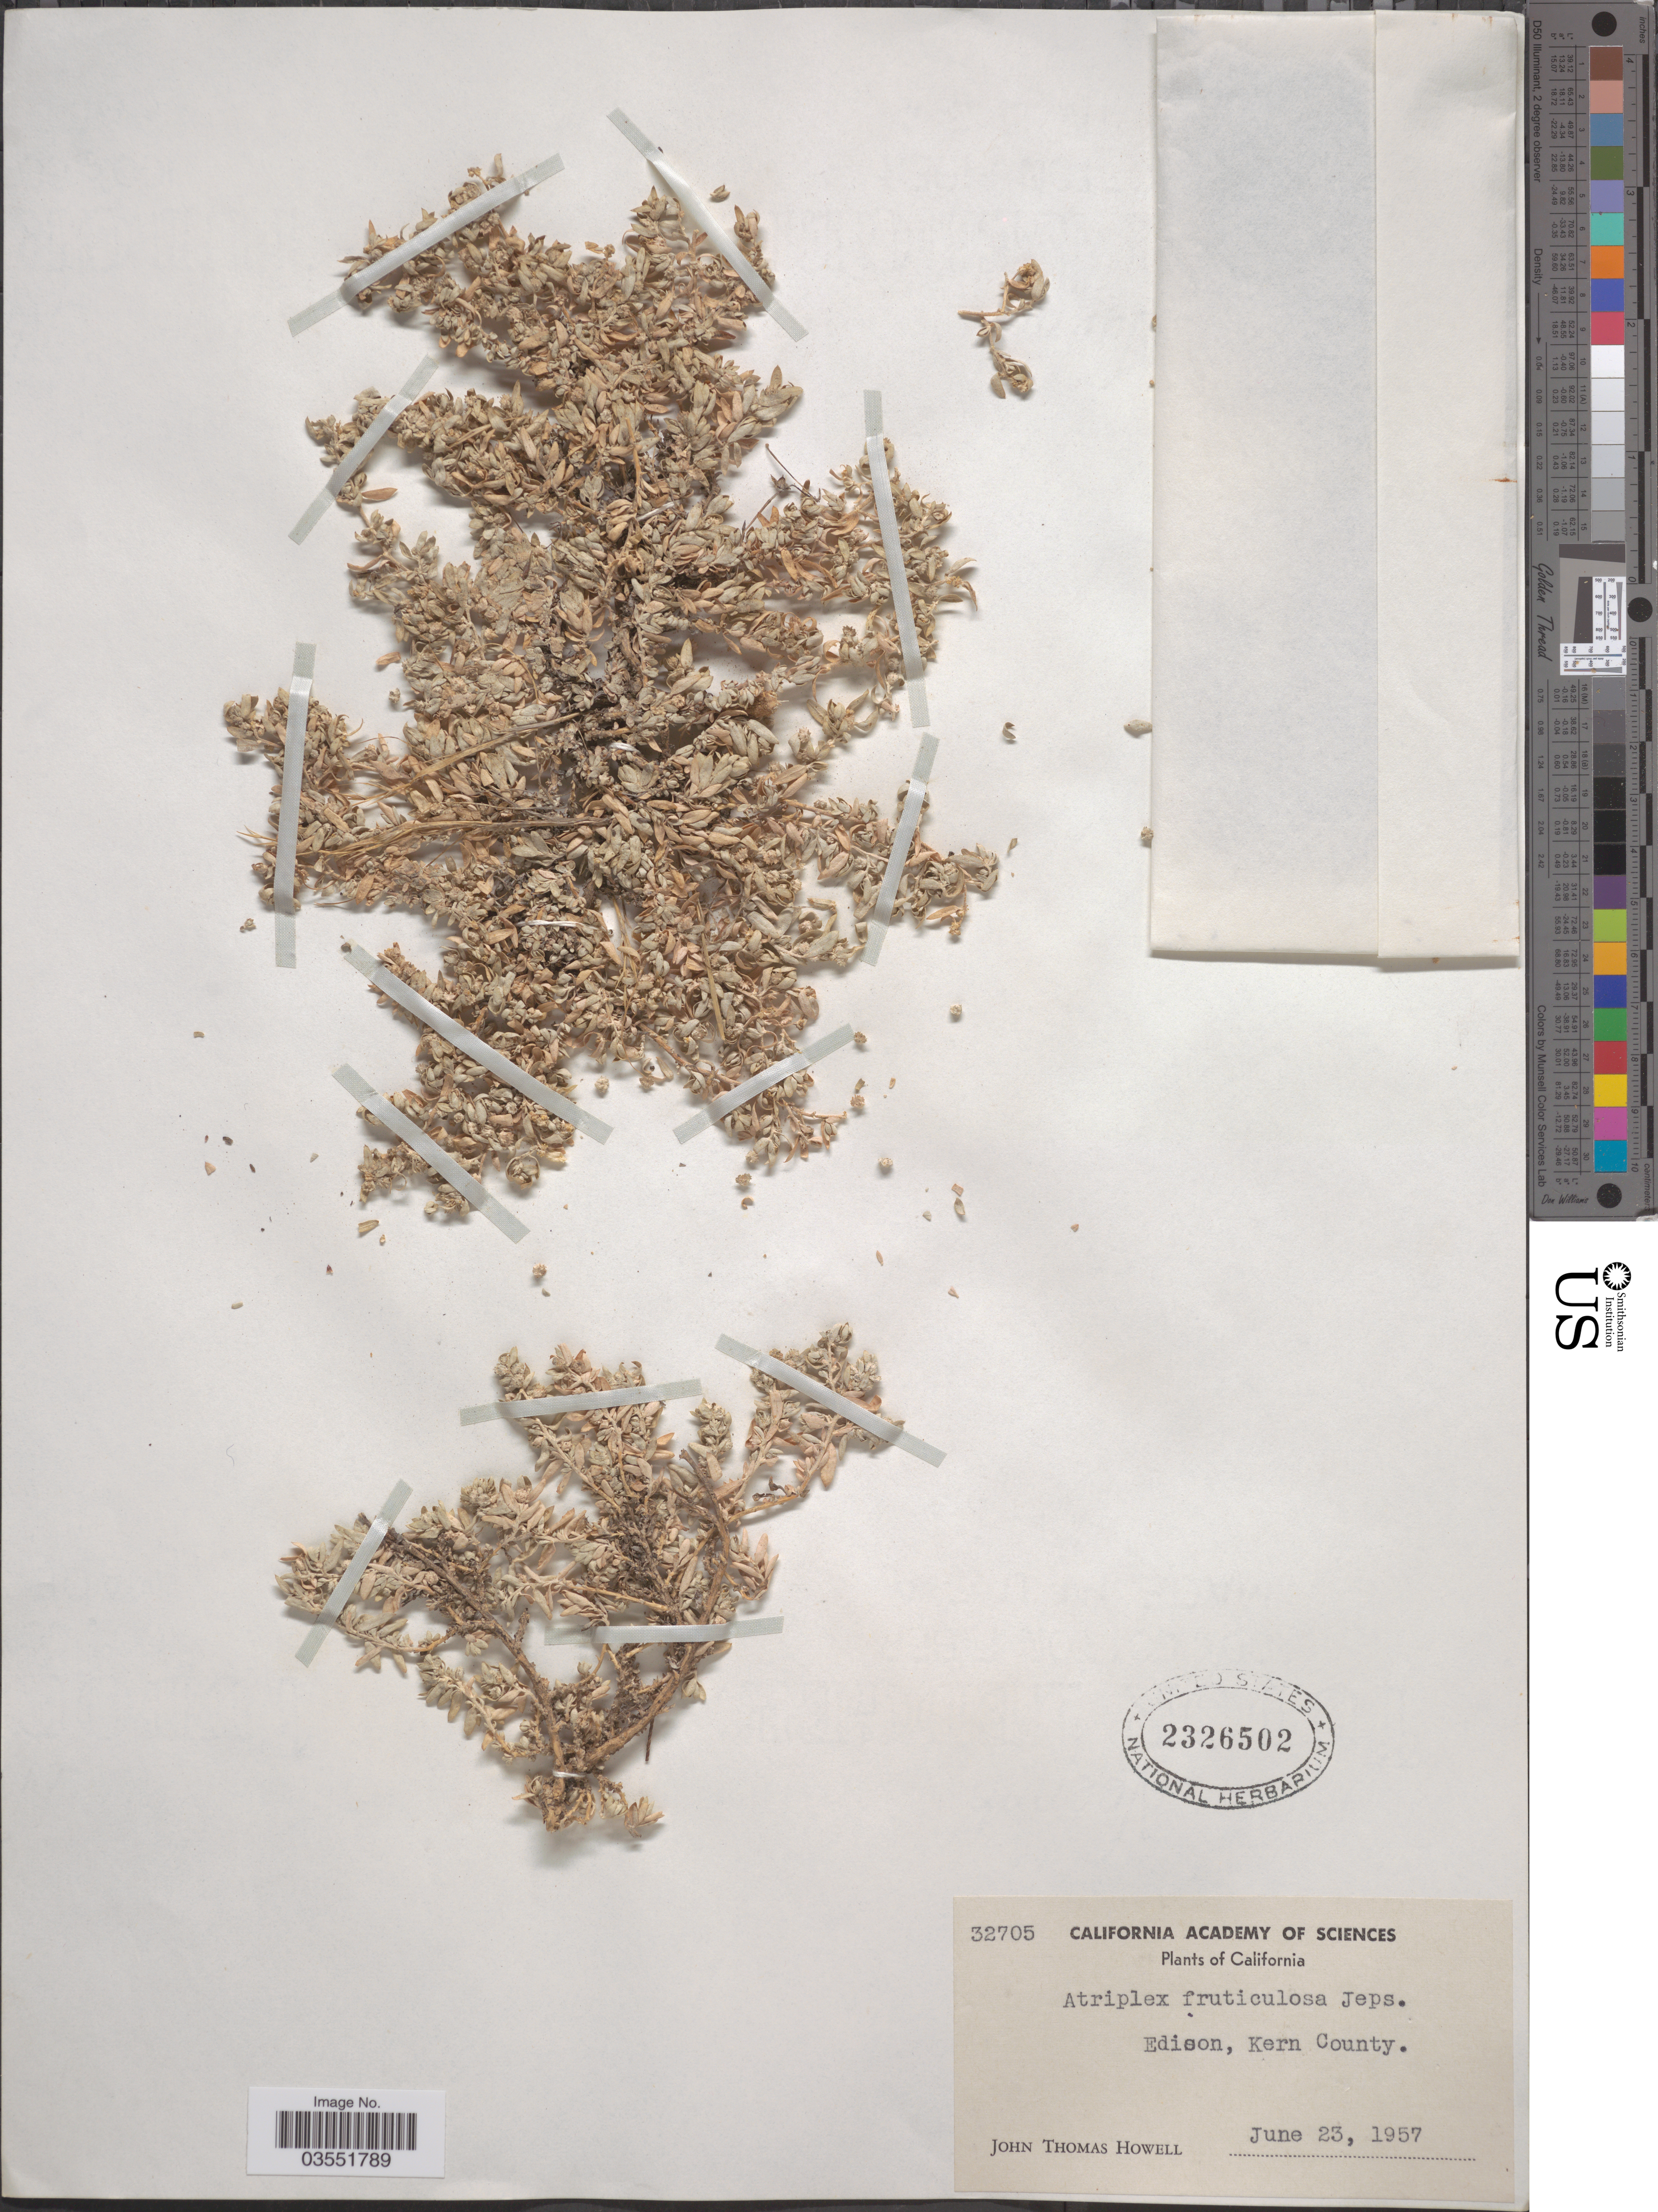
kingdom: Plantae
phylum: Tracheophyta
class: Magnoliopsida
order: Caryophyllales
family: Amaranthaceae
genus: Atriplex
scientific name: Atriplex fruticulosa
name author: Jeps.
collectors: J. T. Howell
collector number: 32705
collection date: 1957-06-23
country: United States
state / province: California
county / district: Kern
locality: Edison, Kern County.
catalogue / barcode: US 2326502